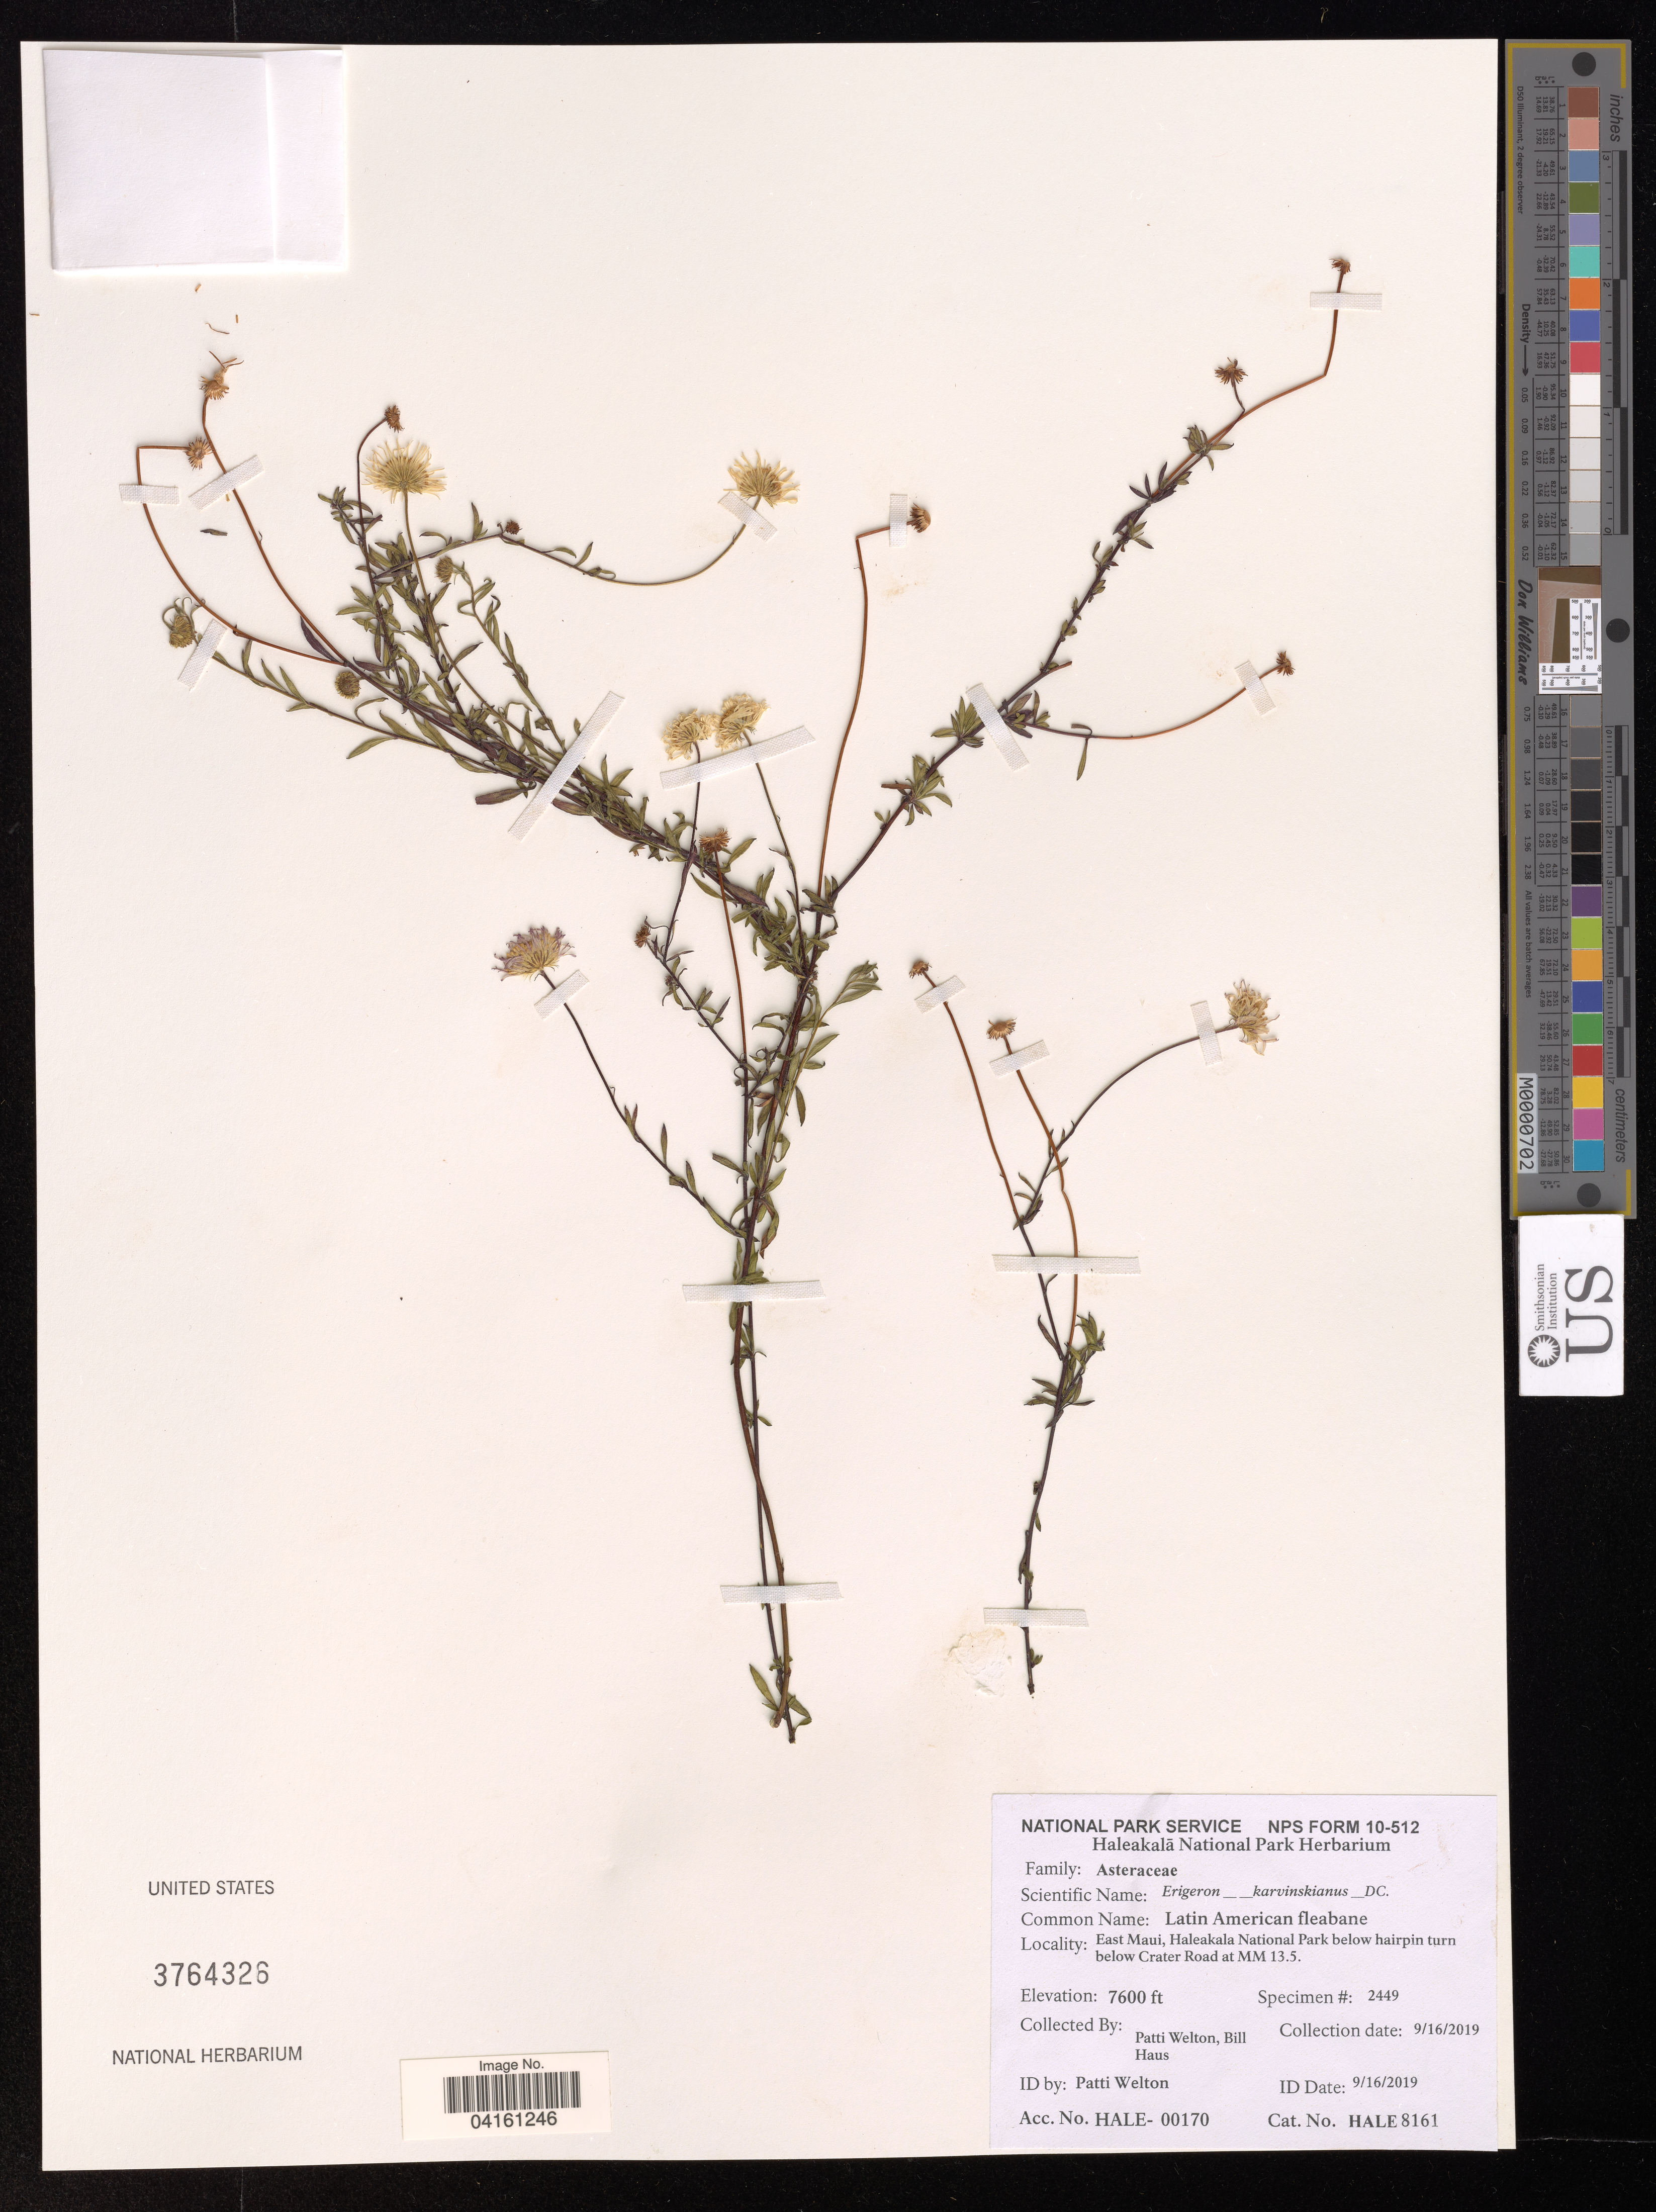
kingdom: Plantae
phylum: Tracheophyta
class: Magnoliopsida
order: Asterales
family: Asteraceae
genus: Erigeron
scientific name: Erigeron karvinskianus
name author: DC.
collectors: P. Welton & B. Haus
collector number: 2449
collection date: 2019-09-16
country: United States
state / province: Hawaii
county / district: Maui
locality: East Maui, Haleakala National Park below hairpin turn below Crater Road at MM 13.5.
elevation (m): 2316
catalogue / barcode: US 3764326